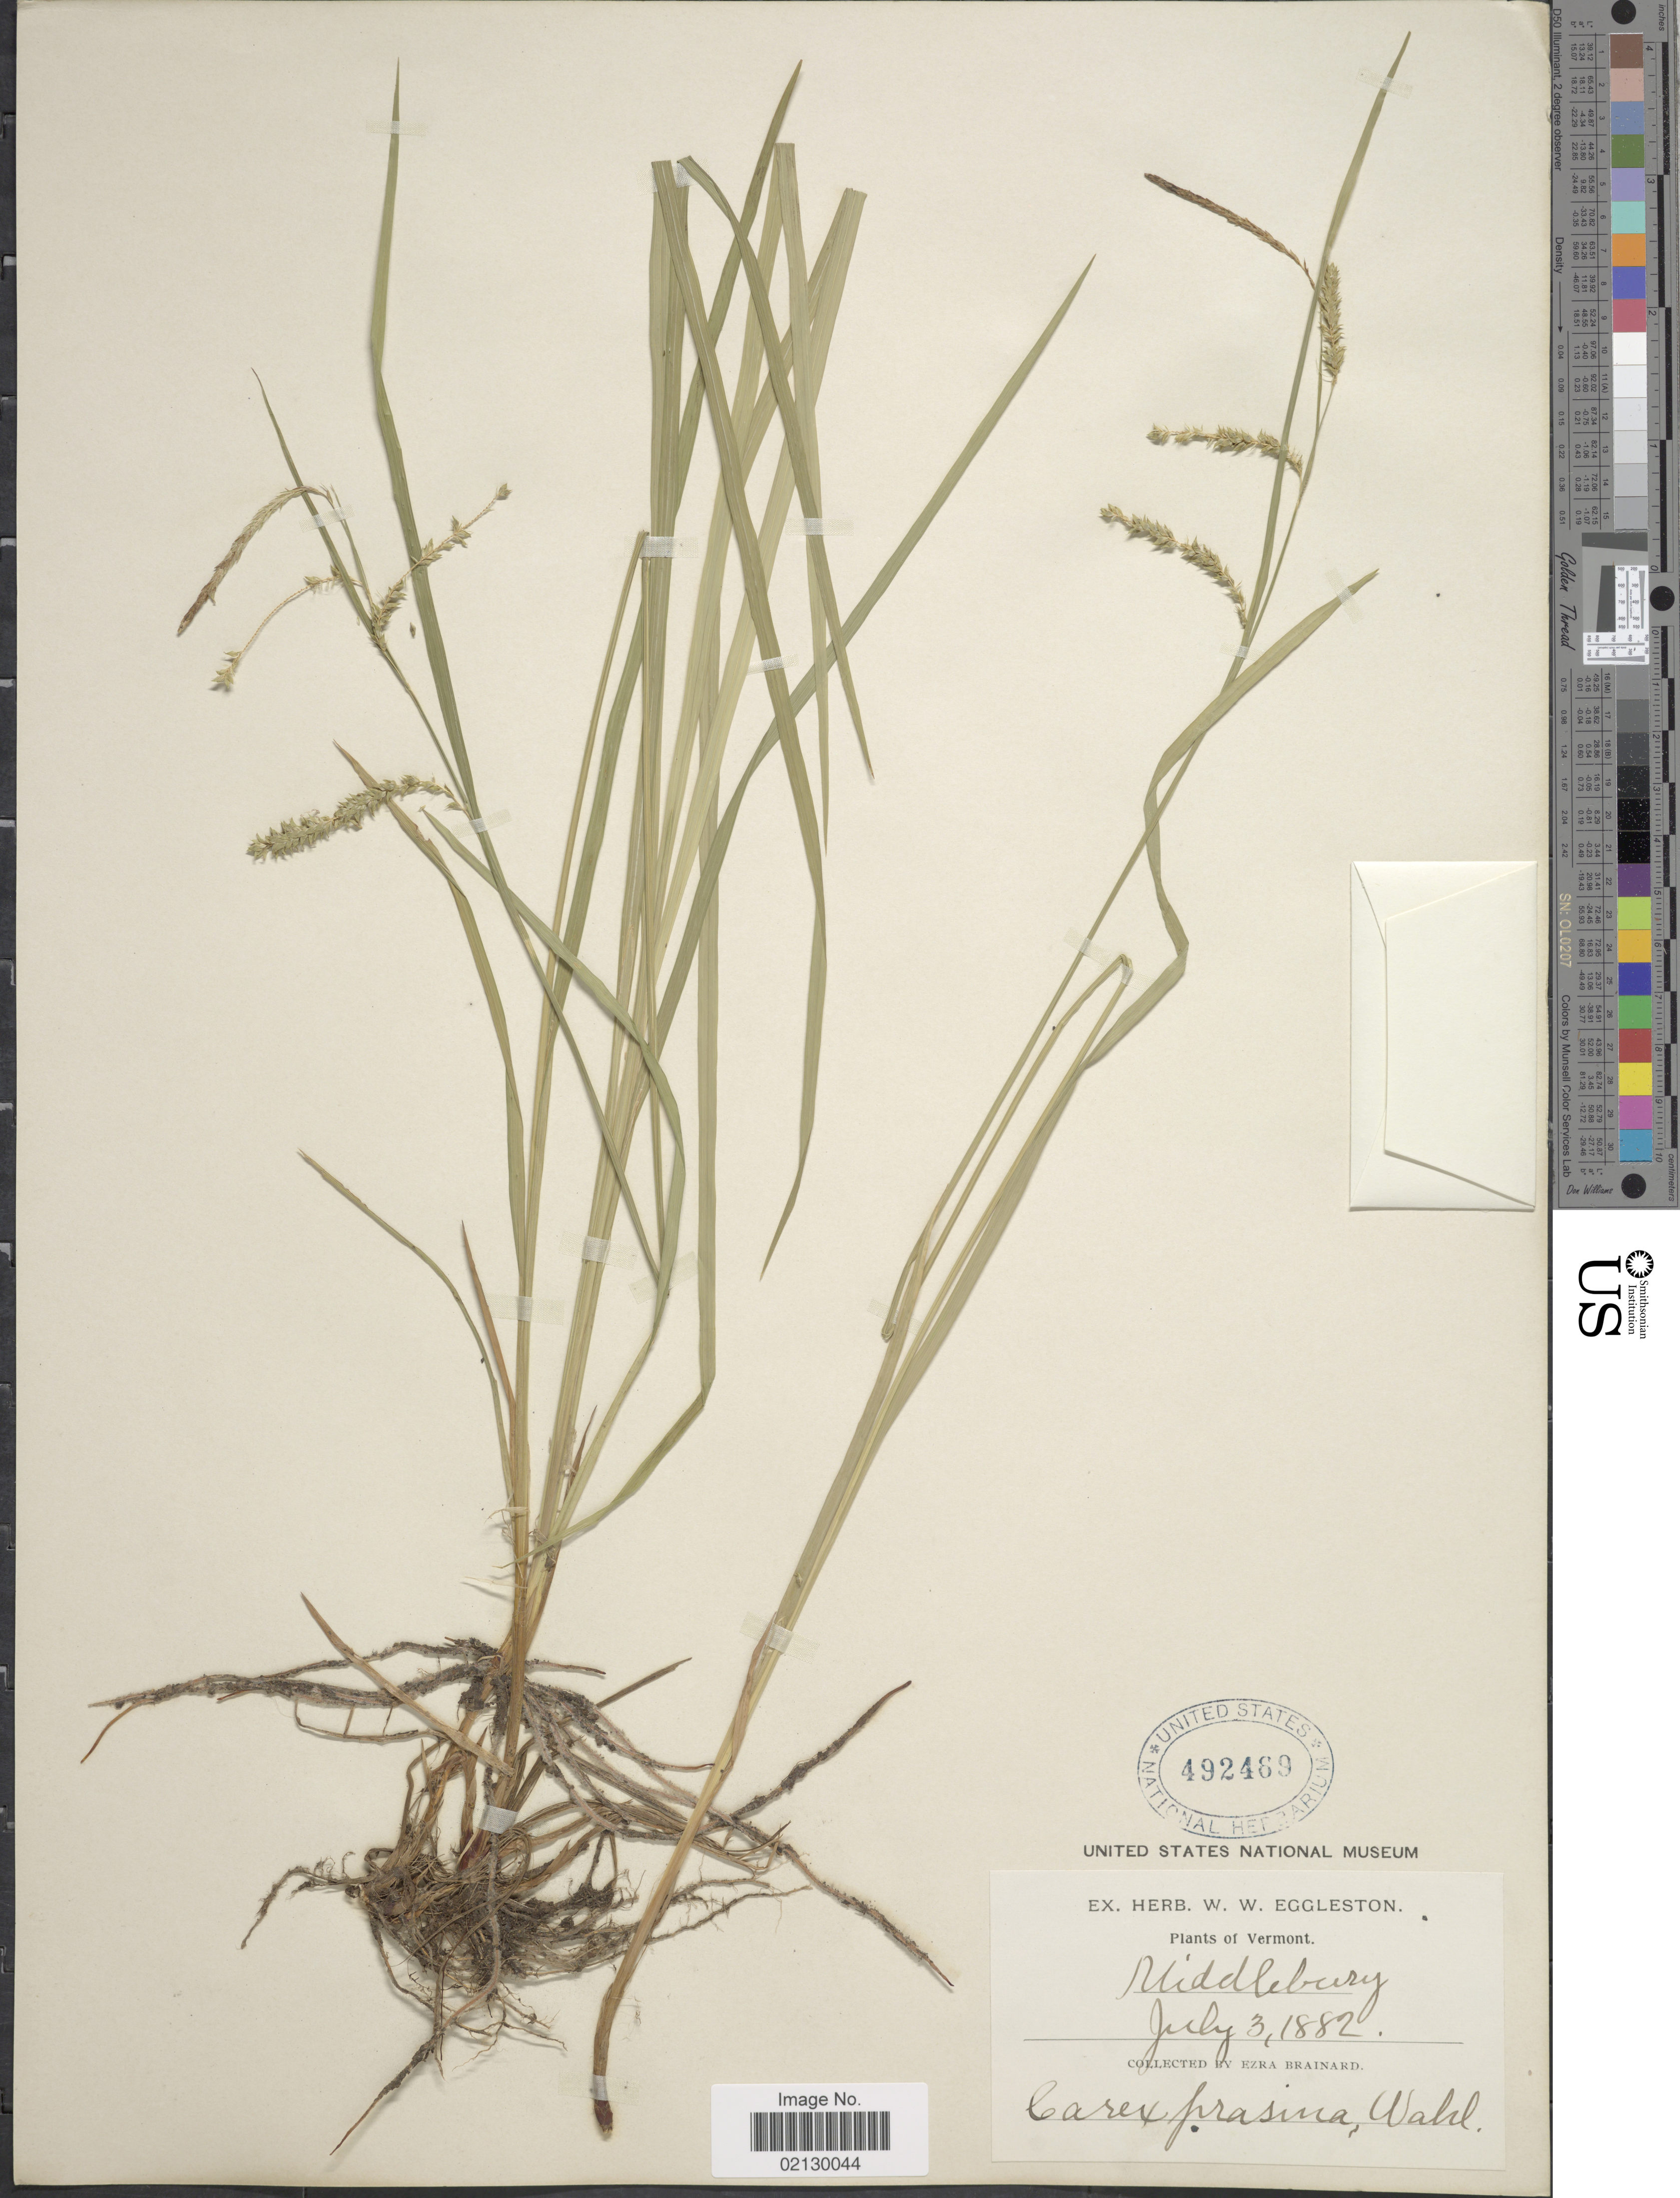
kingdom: Plantae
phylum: Tracheophyta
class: Liliopsida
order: Poales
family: Cyperaceae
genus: Carex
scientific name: Carex prasina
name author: Wahlenb.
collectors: E. Brainerd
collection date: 1882-07-03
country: United States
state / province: Vermont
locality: Middlebury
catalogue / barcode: US 492469